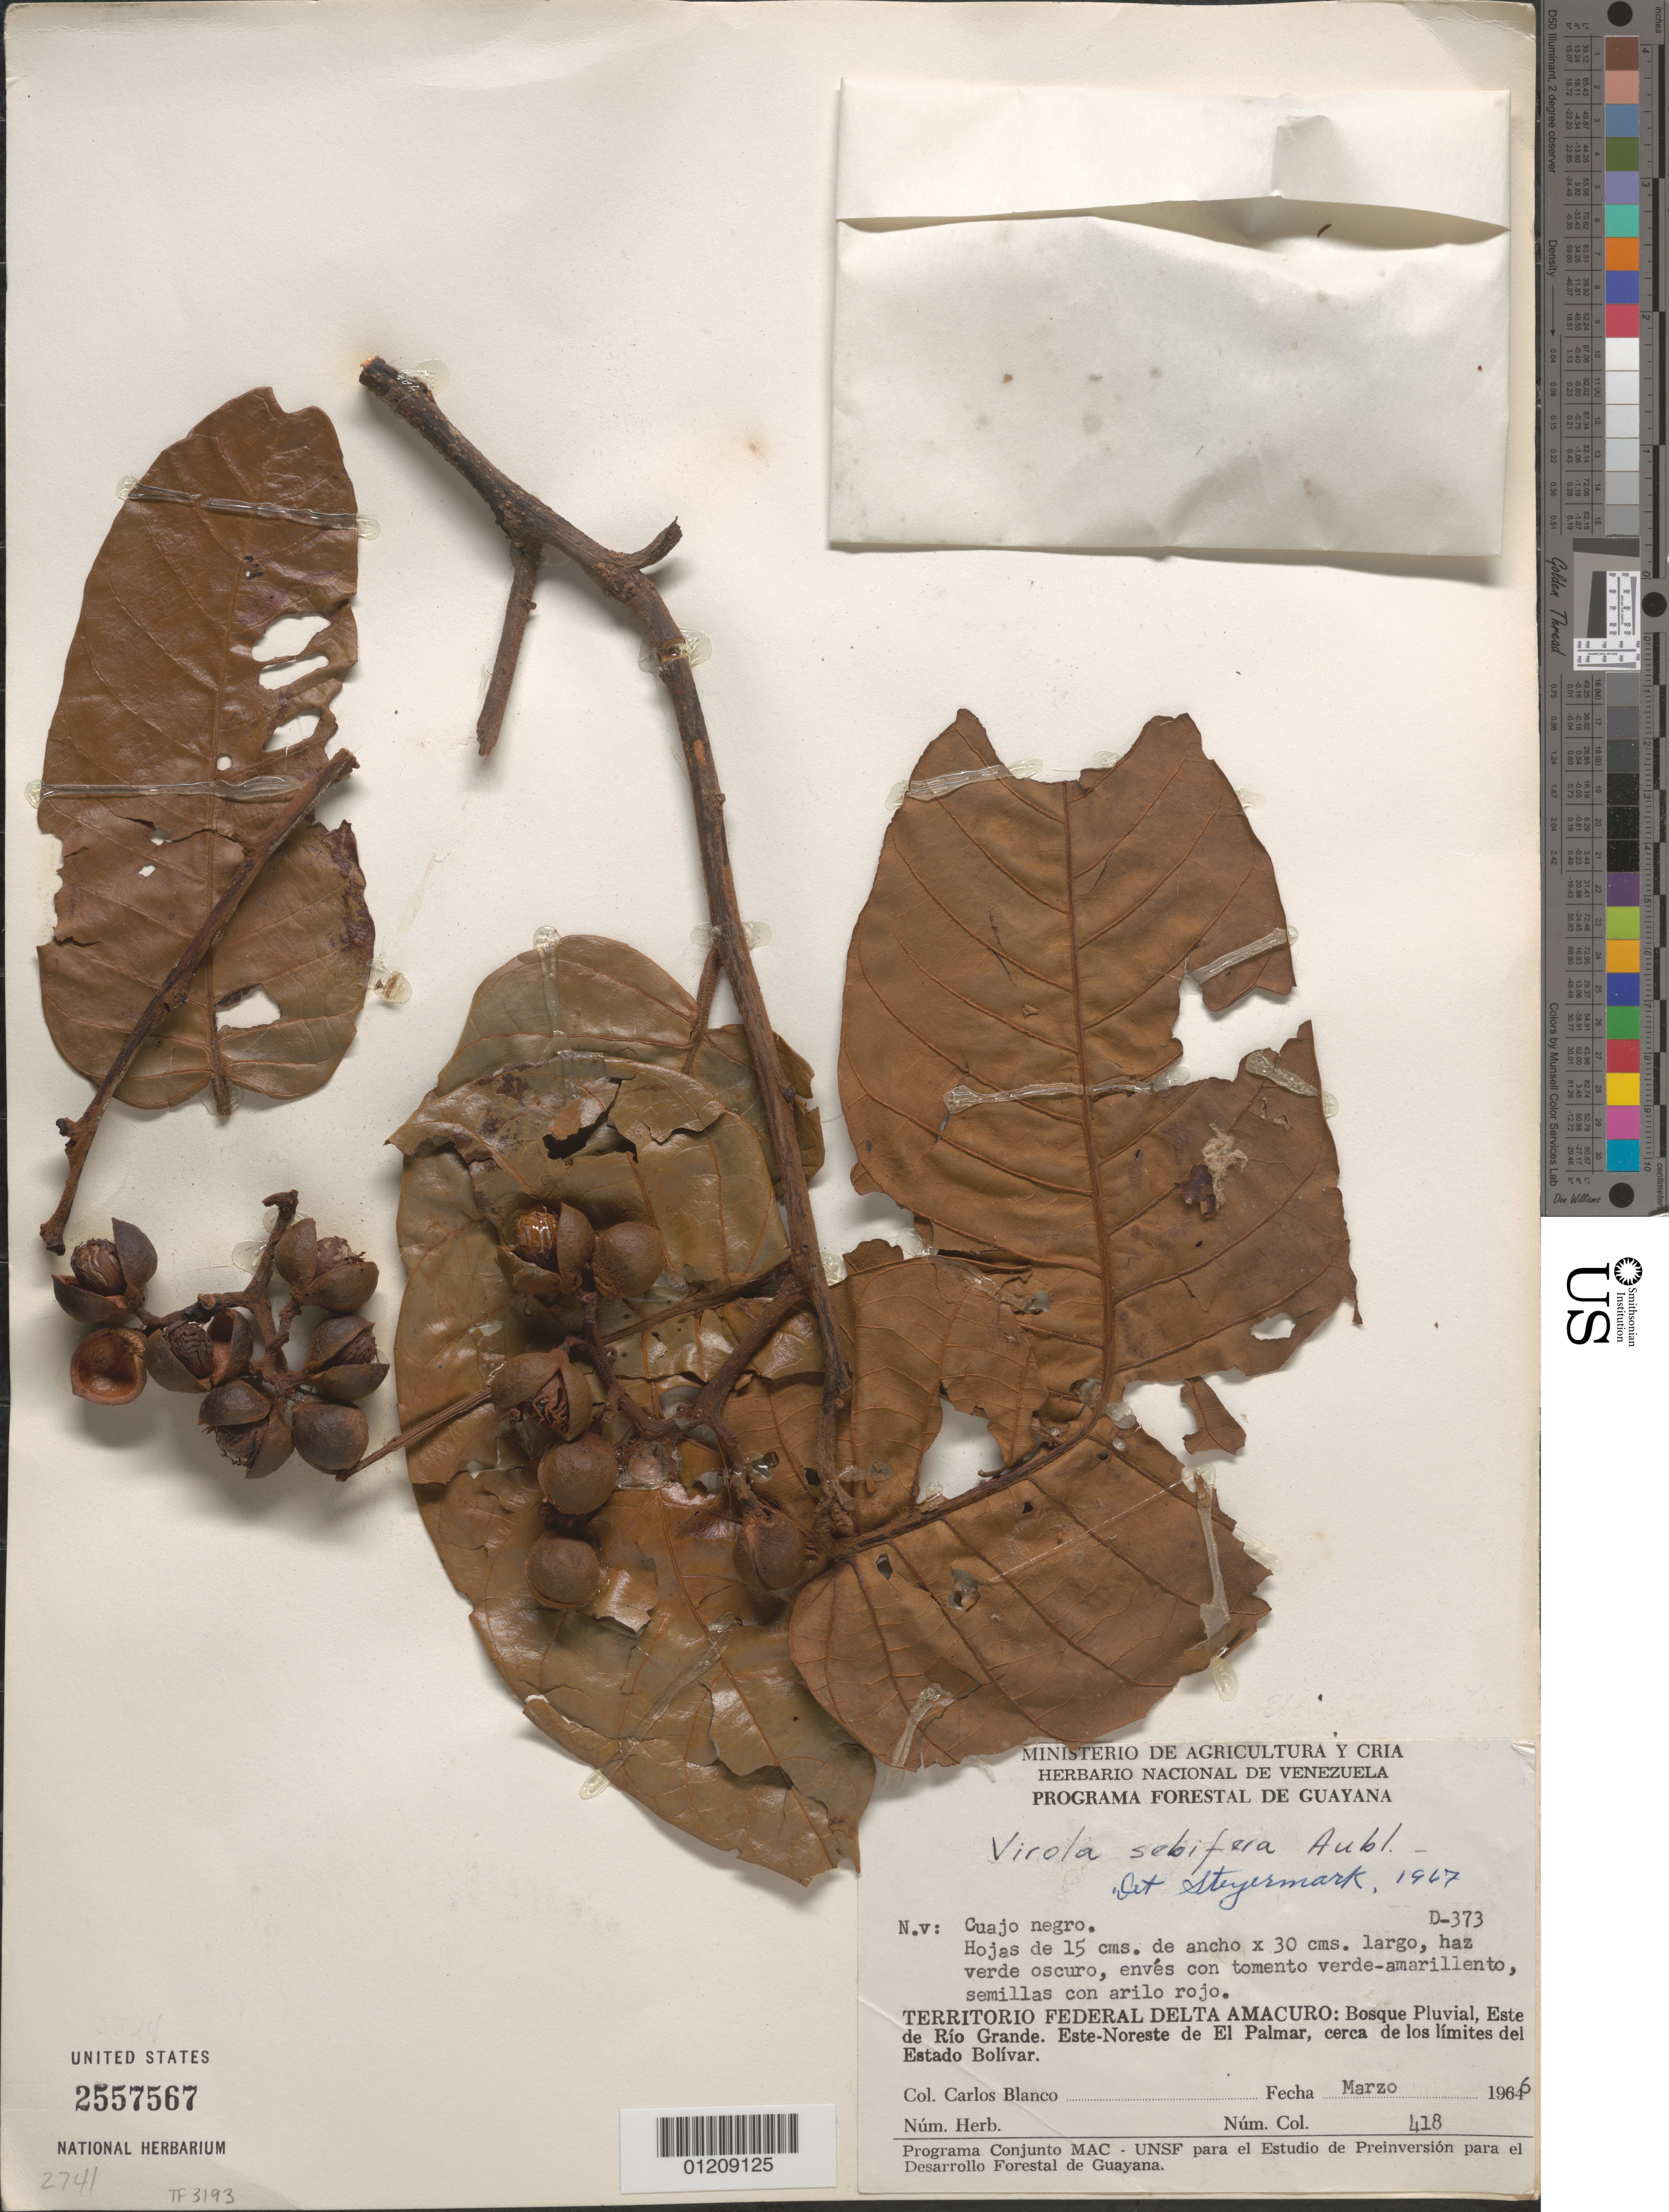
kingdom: Plantae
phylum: Tracheophyta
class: Magnoliopsida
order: Magnoliales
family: Myristicaceae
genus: Virola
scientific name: Virola sebifera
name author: Aubl.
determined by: Steyermark, --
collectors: C. A. Blanco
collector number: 418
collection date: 1966-03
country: Venezuela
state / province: Delta Amacuro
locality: Este de Rio Grande Este-Noroeste de El Palmar, cerca de los limites des Estado Bolivar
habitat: bosque pluviale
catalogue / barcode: US 2557567